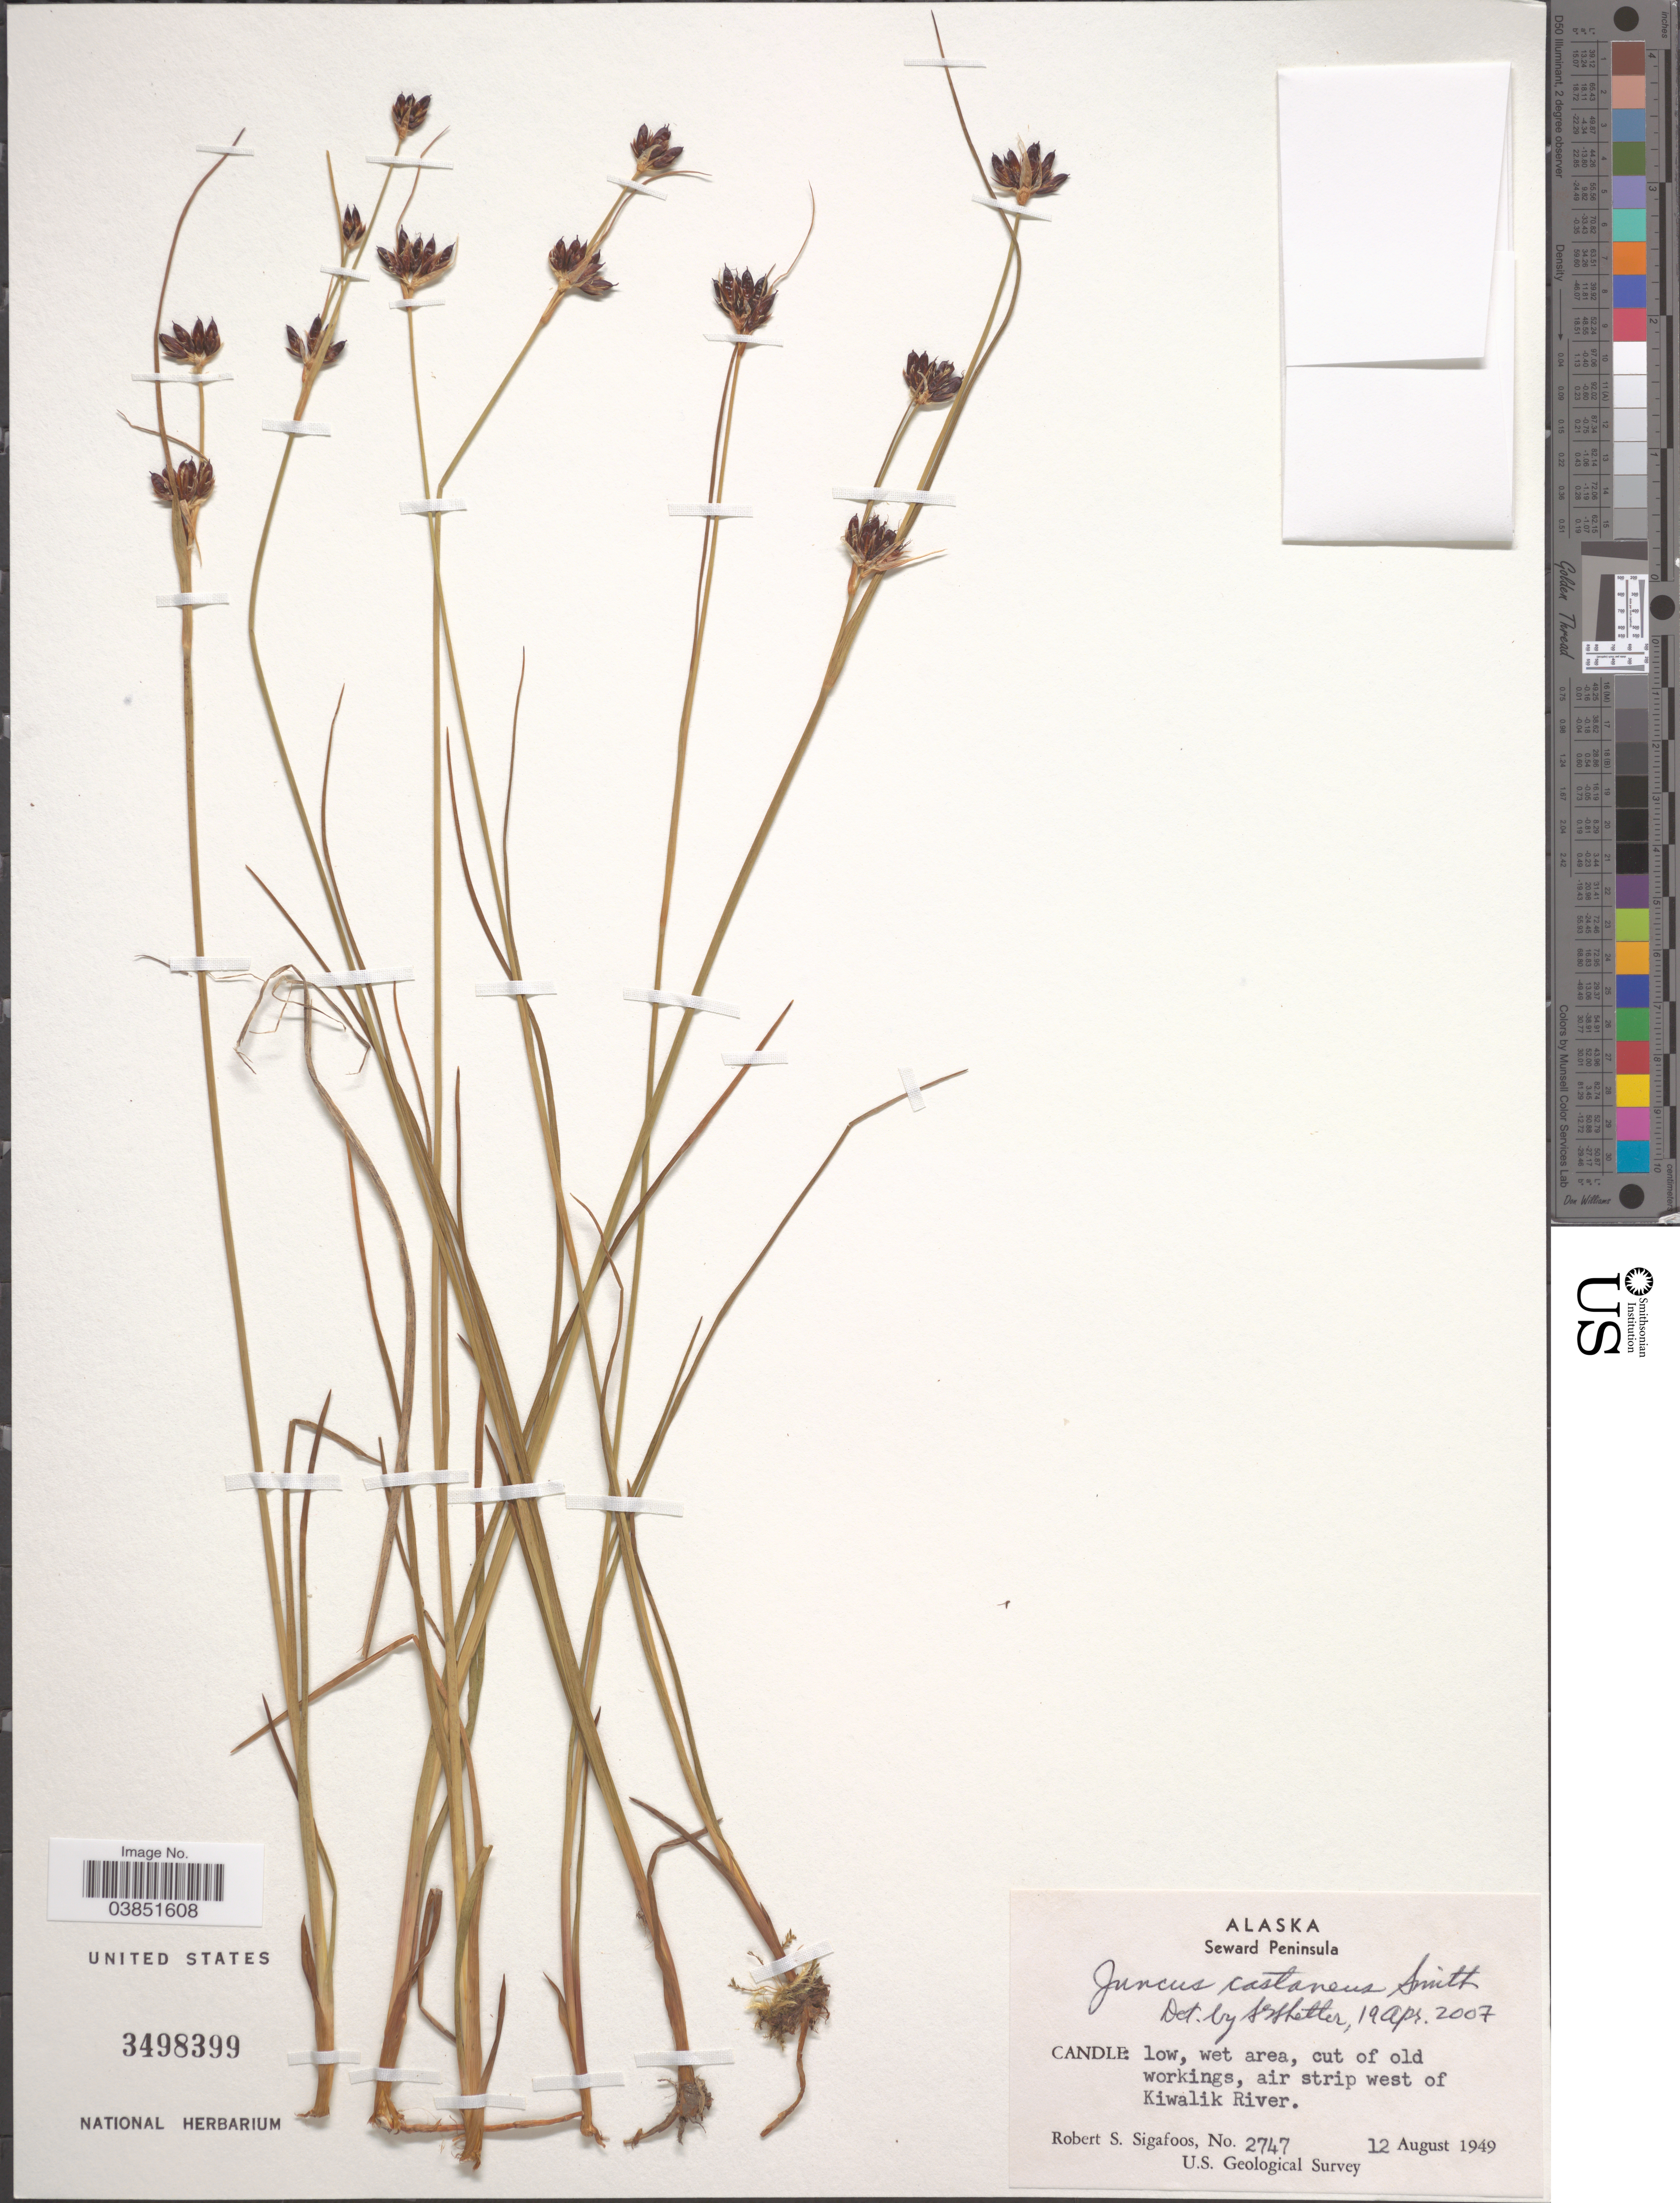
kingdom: Plantae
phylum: Tracheophyta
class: Liliopsida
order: Poales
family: Juncaceae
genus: Juncus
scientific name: Juncus castaneus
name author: Sm.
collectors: R. Sigafoos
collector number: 2747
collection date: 1949-08-12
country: United States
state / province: Alaska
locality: Seward Peninsula. Candle: air strip west of Kiwalik River.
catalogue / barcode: US 3498399